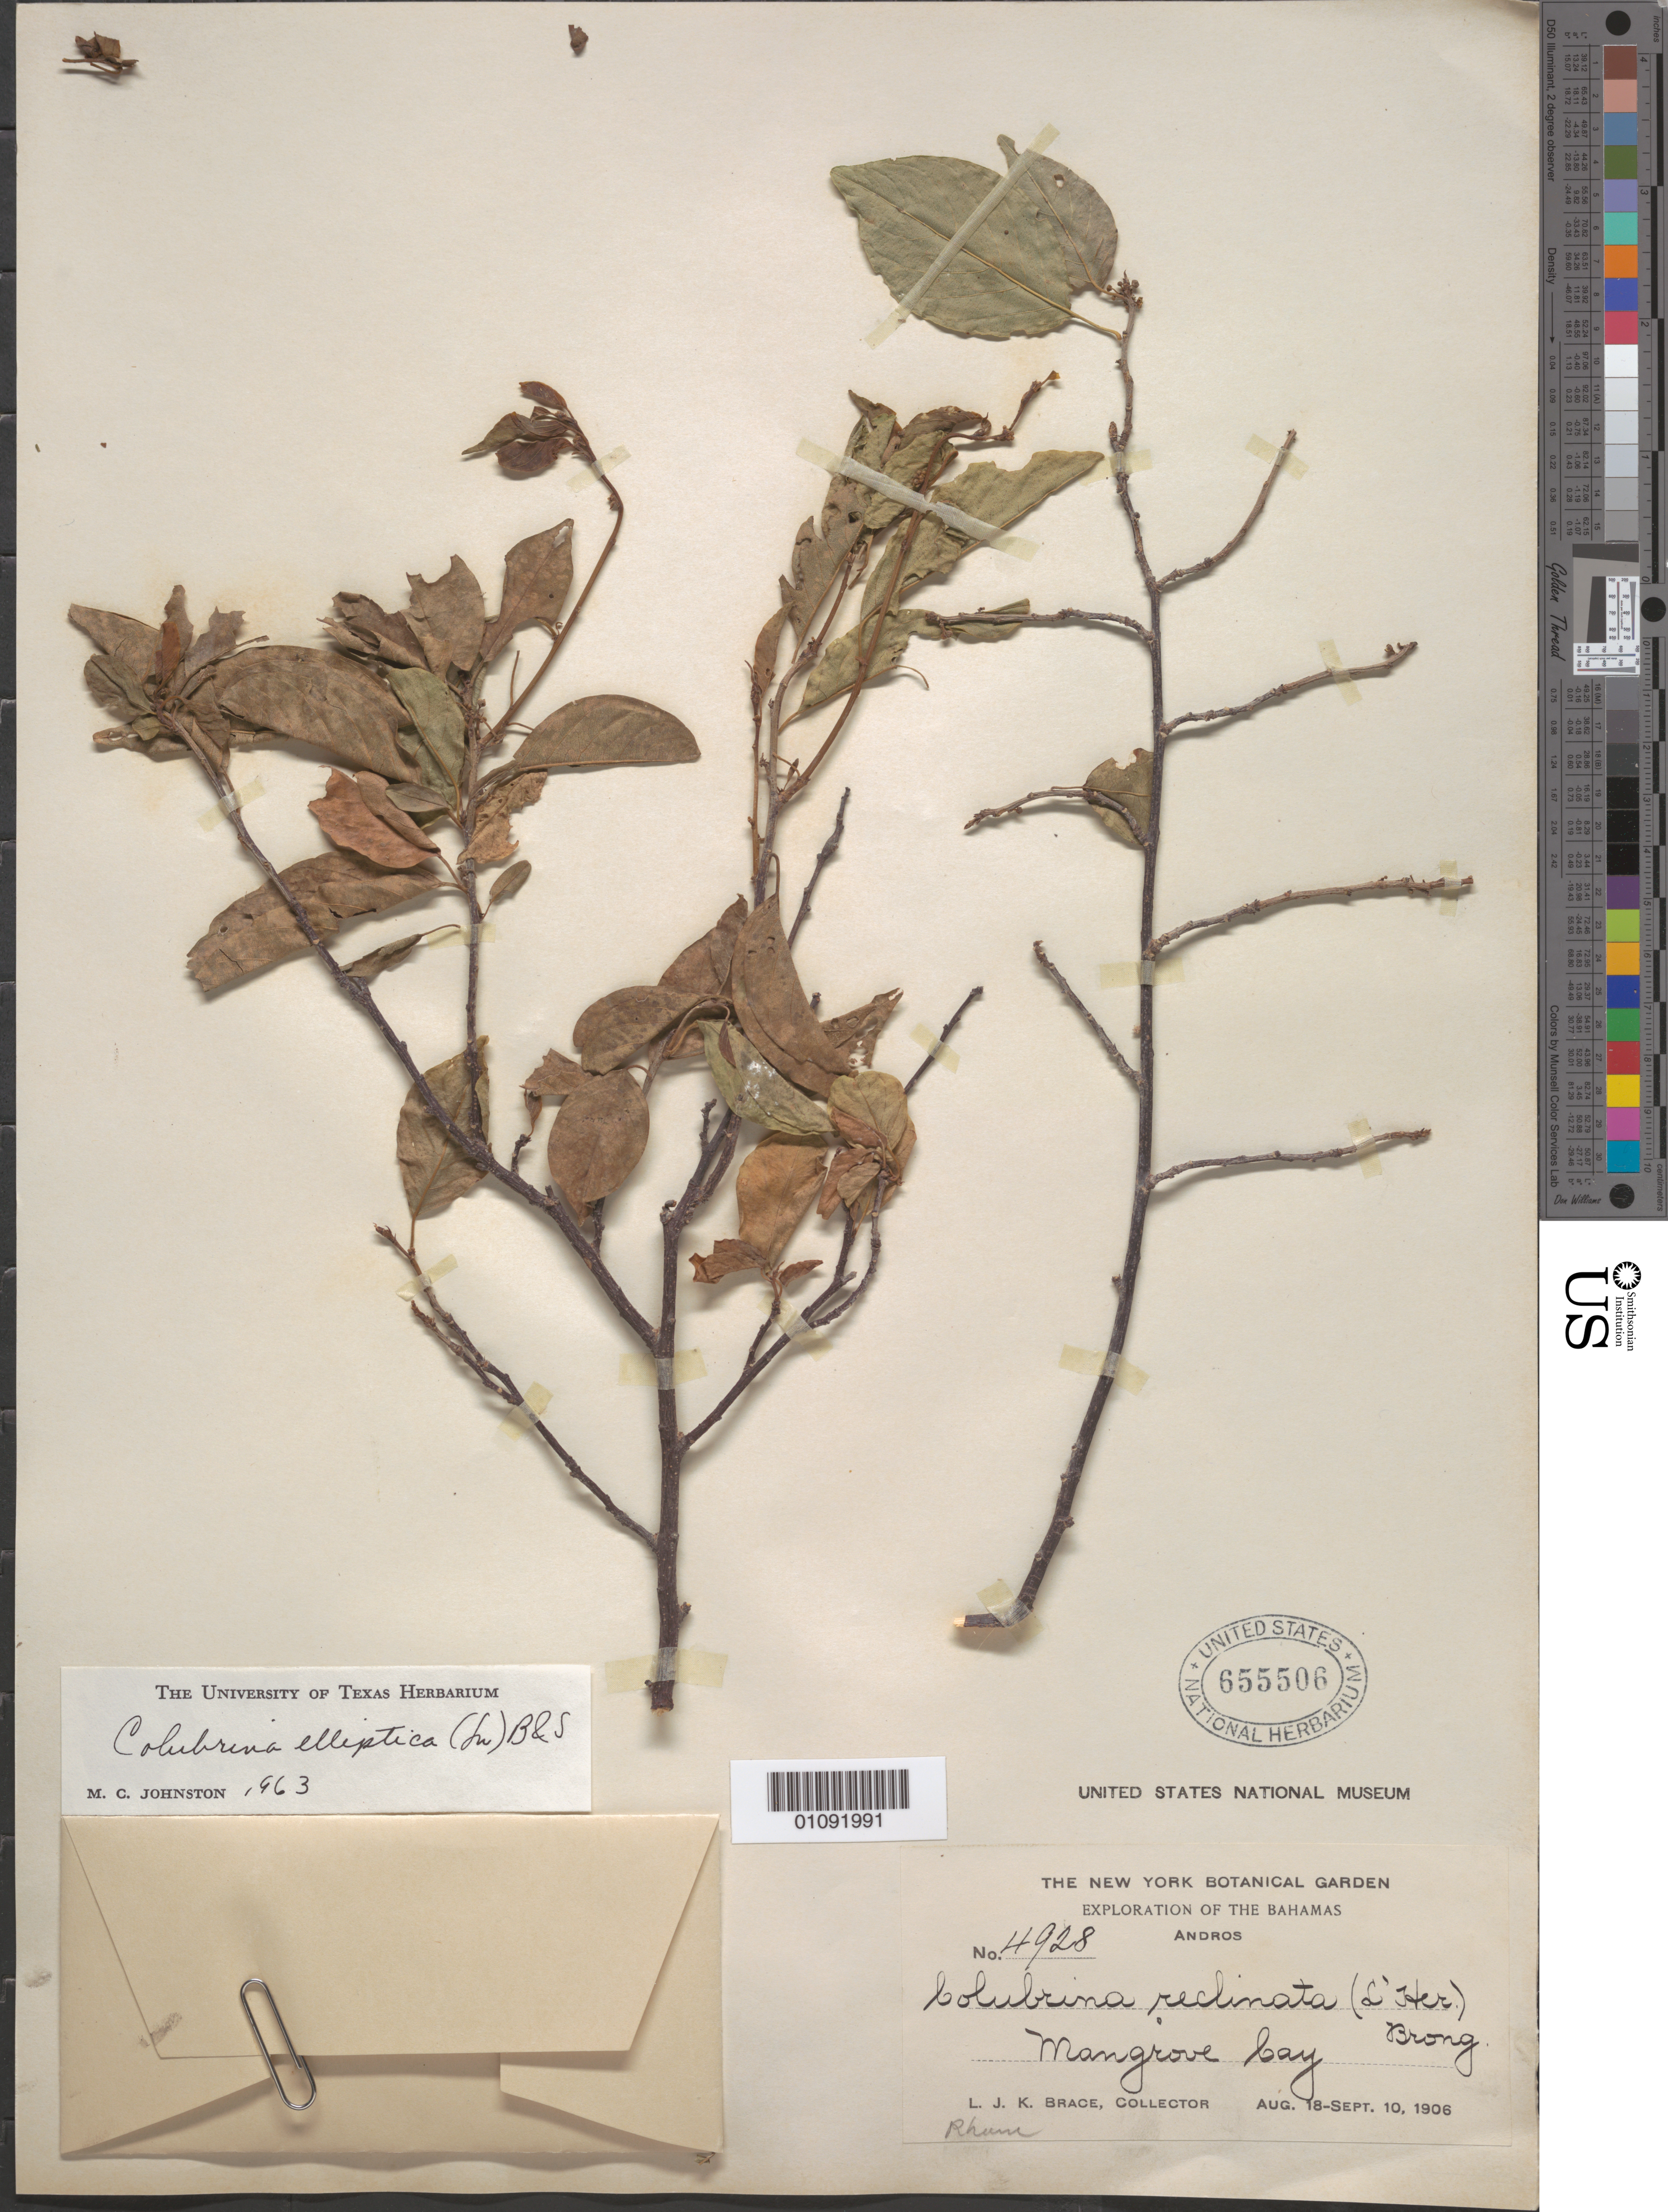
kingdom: Plantae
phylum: Tracheophyta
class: Magnoliopsida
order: Rosales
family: Rhamnaceae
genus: Colubrina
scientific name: Colubrina elliptica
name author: (Sw.) Brizicky & W.L. Stern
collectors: L. J. K. Brace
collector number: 4928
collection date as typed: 18 Aug 1906 to 10 Sep 1906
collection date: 1906-08-18/1906-09-10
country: Bahamas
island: Andros I.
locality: Mangrove Bay, Andros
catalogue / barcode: US 655506